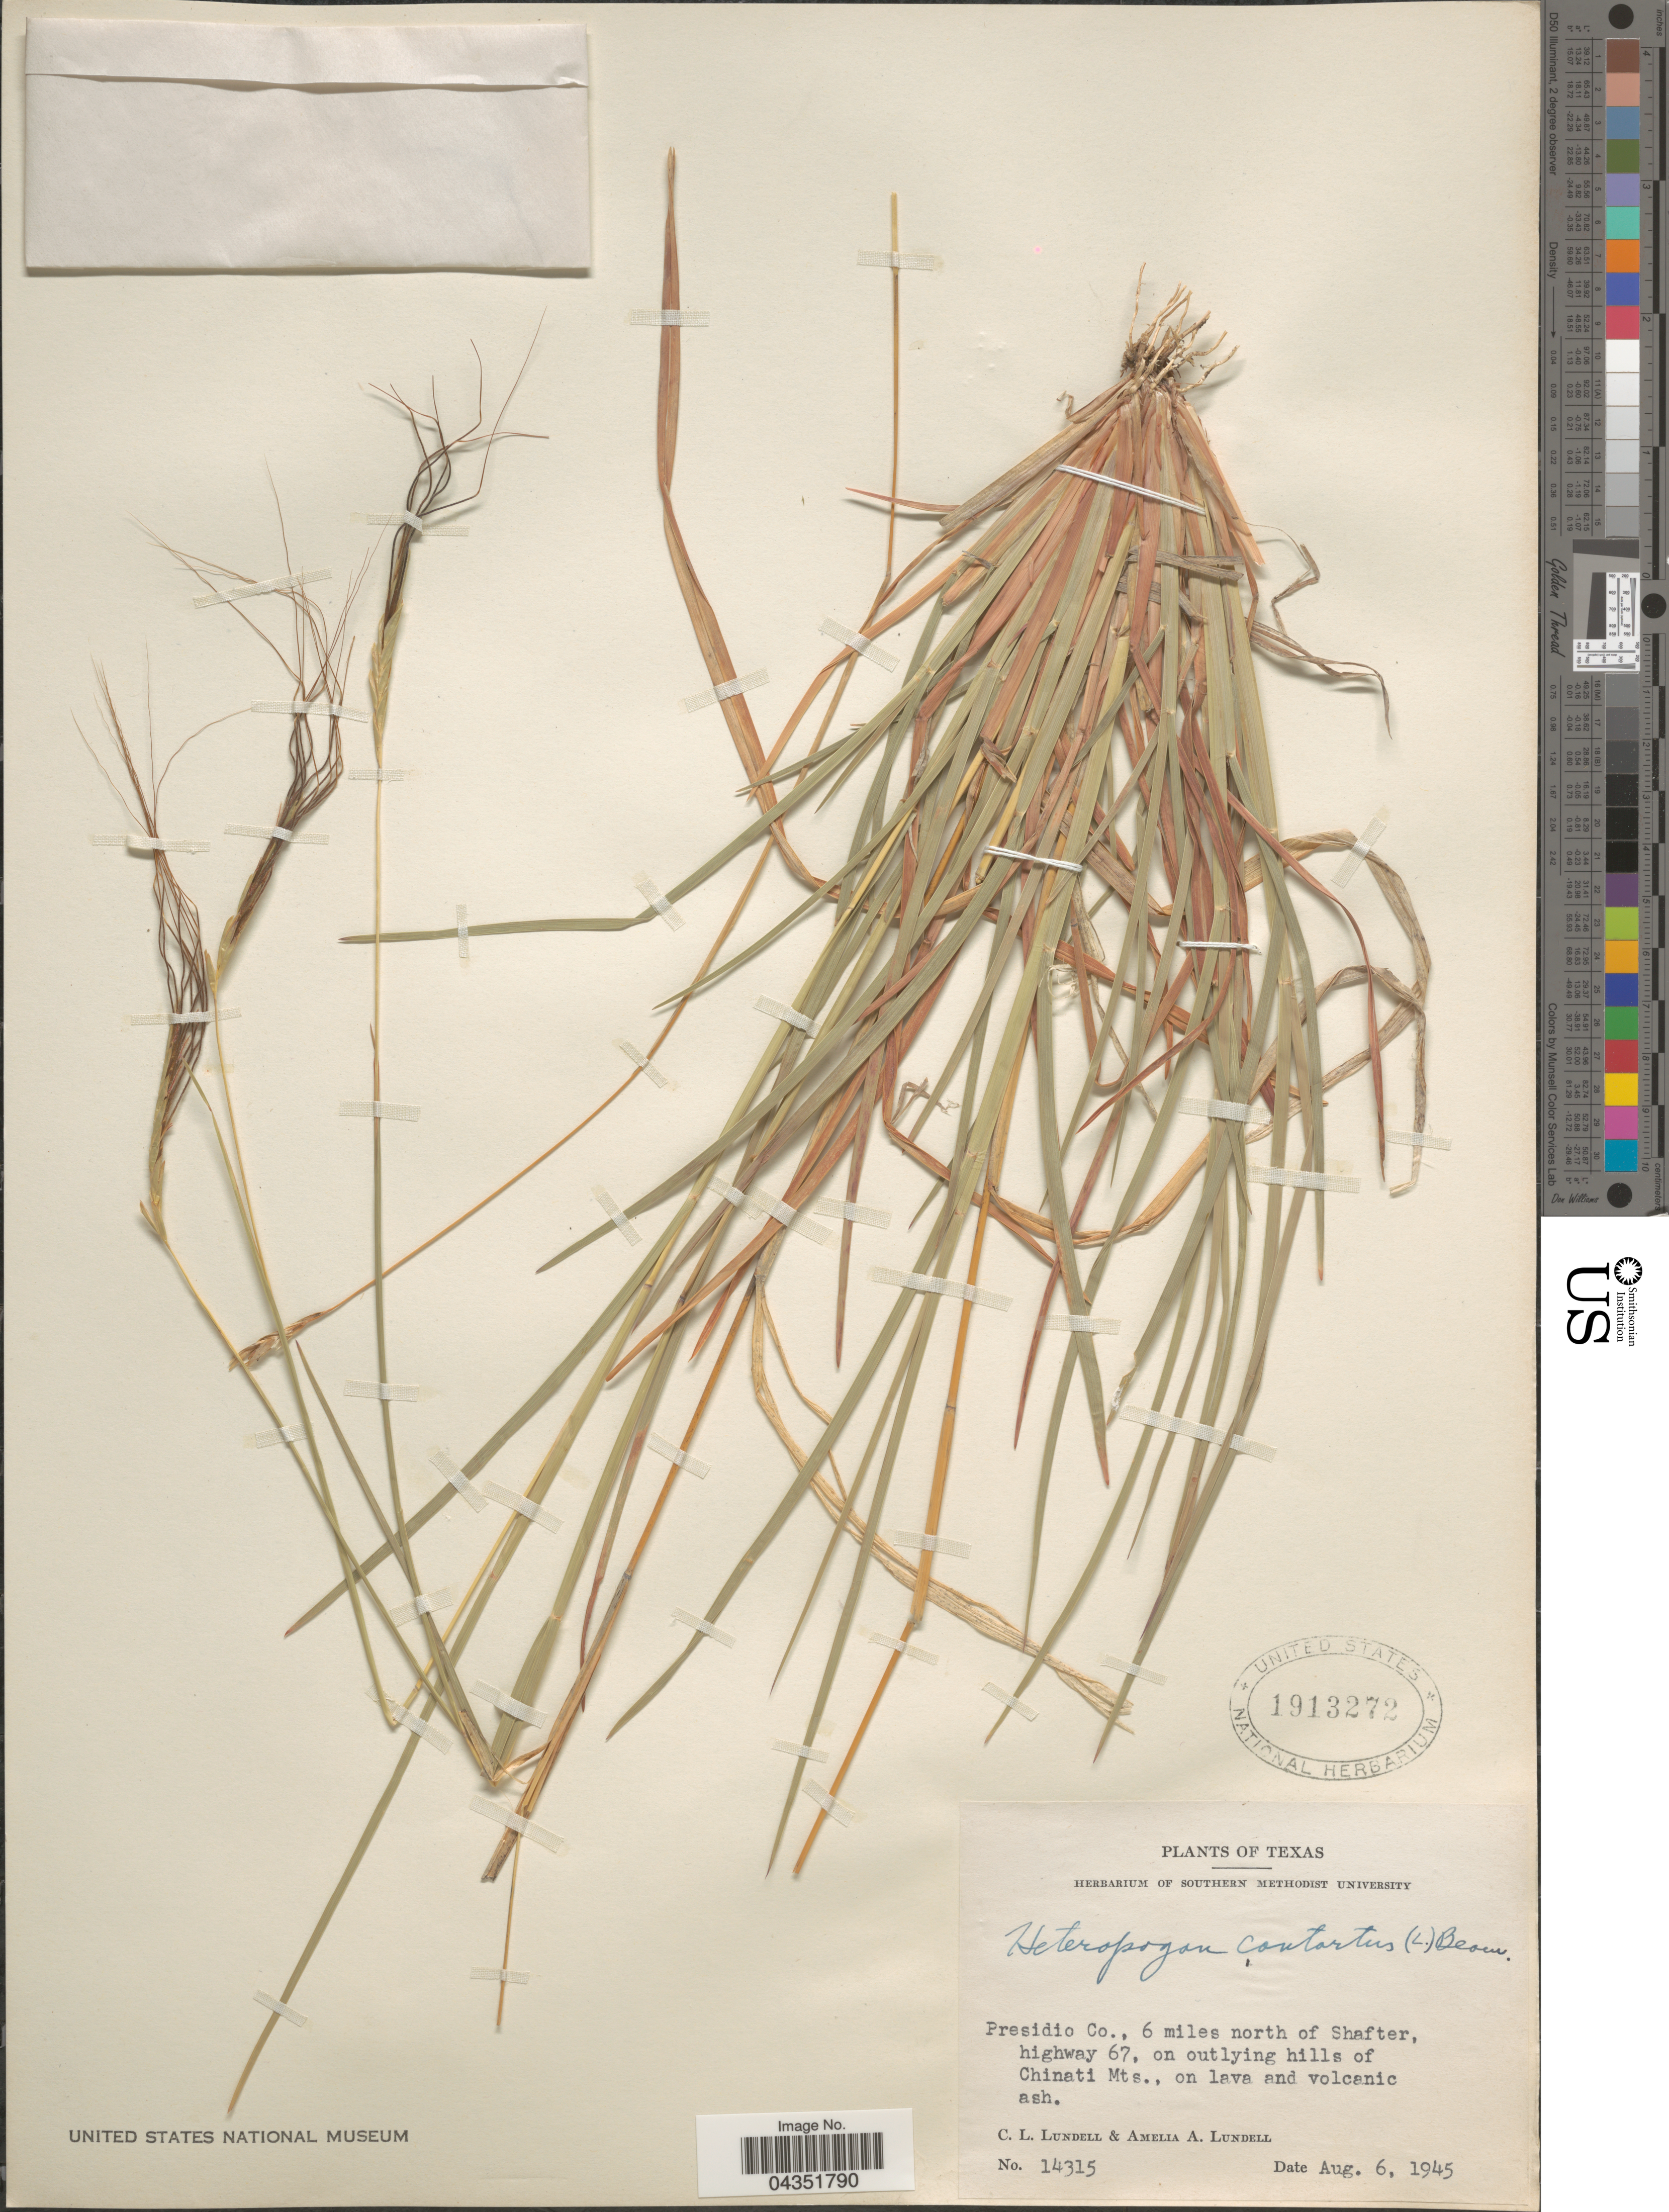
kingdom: Plantae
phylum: Tracheophyta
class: Liliopsida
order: Poales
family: Poaceae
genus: Heteropogon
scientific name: Heteropogon contortus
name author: (L.) P. Beauv. ex Roem. & Schult.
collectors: C. L. Lundell & A. A. Lundell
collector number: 14315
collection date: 1945-08-06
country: United States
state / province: Texas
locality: Presidio Co., 6 miles north of Shafter, highway 67, on outlying hills of Chinati Mts., on lava and volcanic ash.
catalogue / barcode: US 1913272